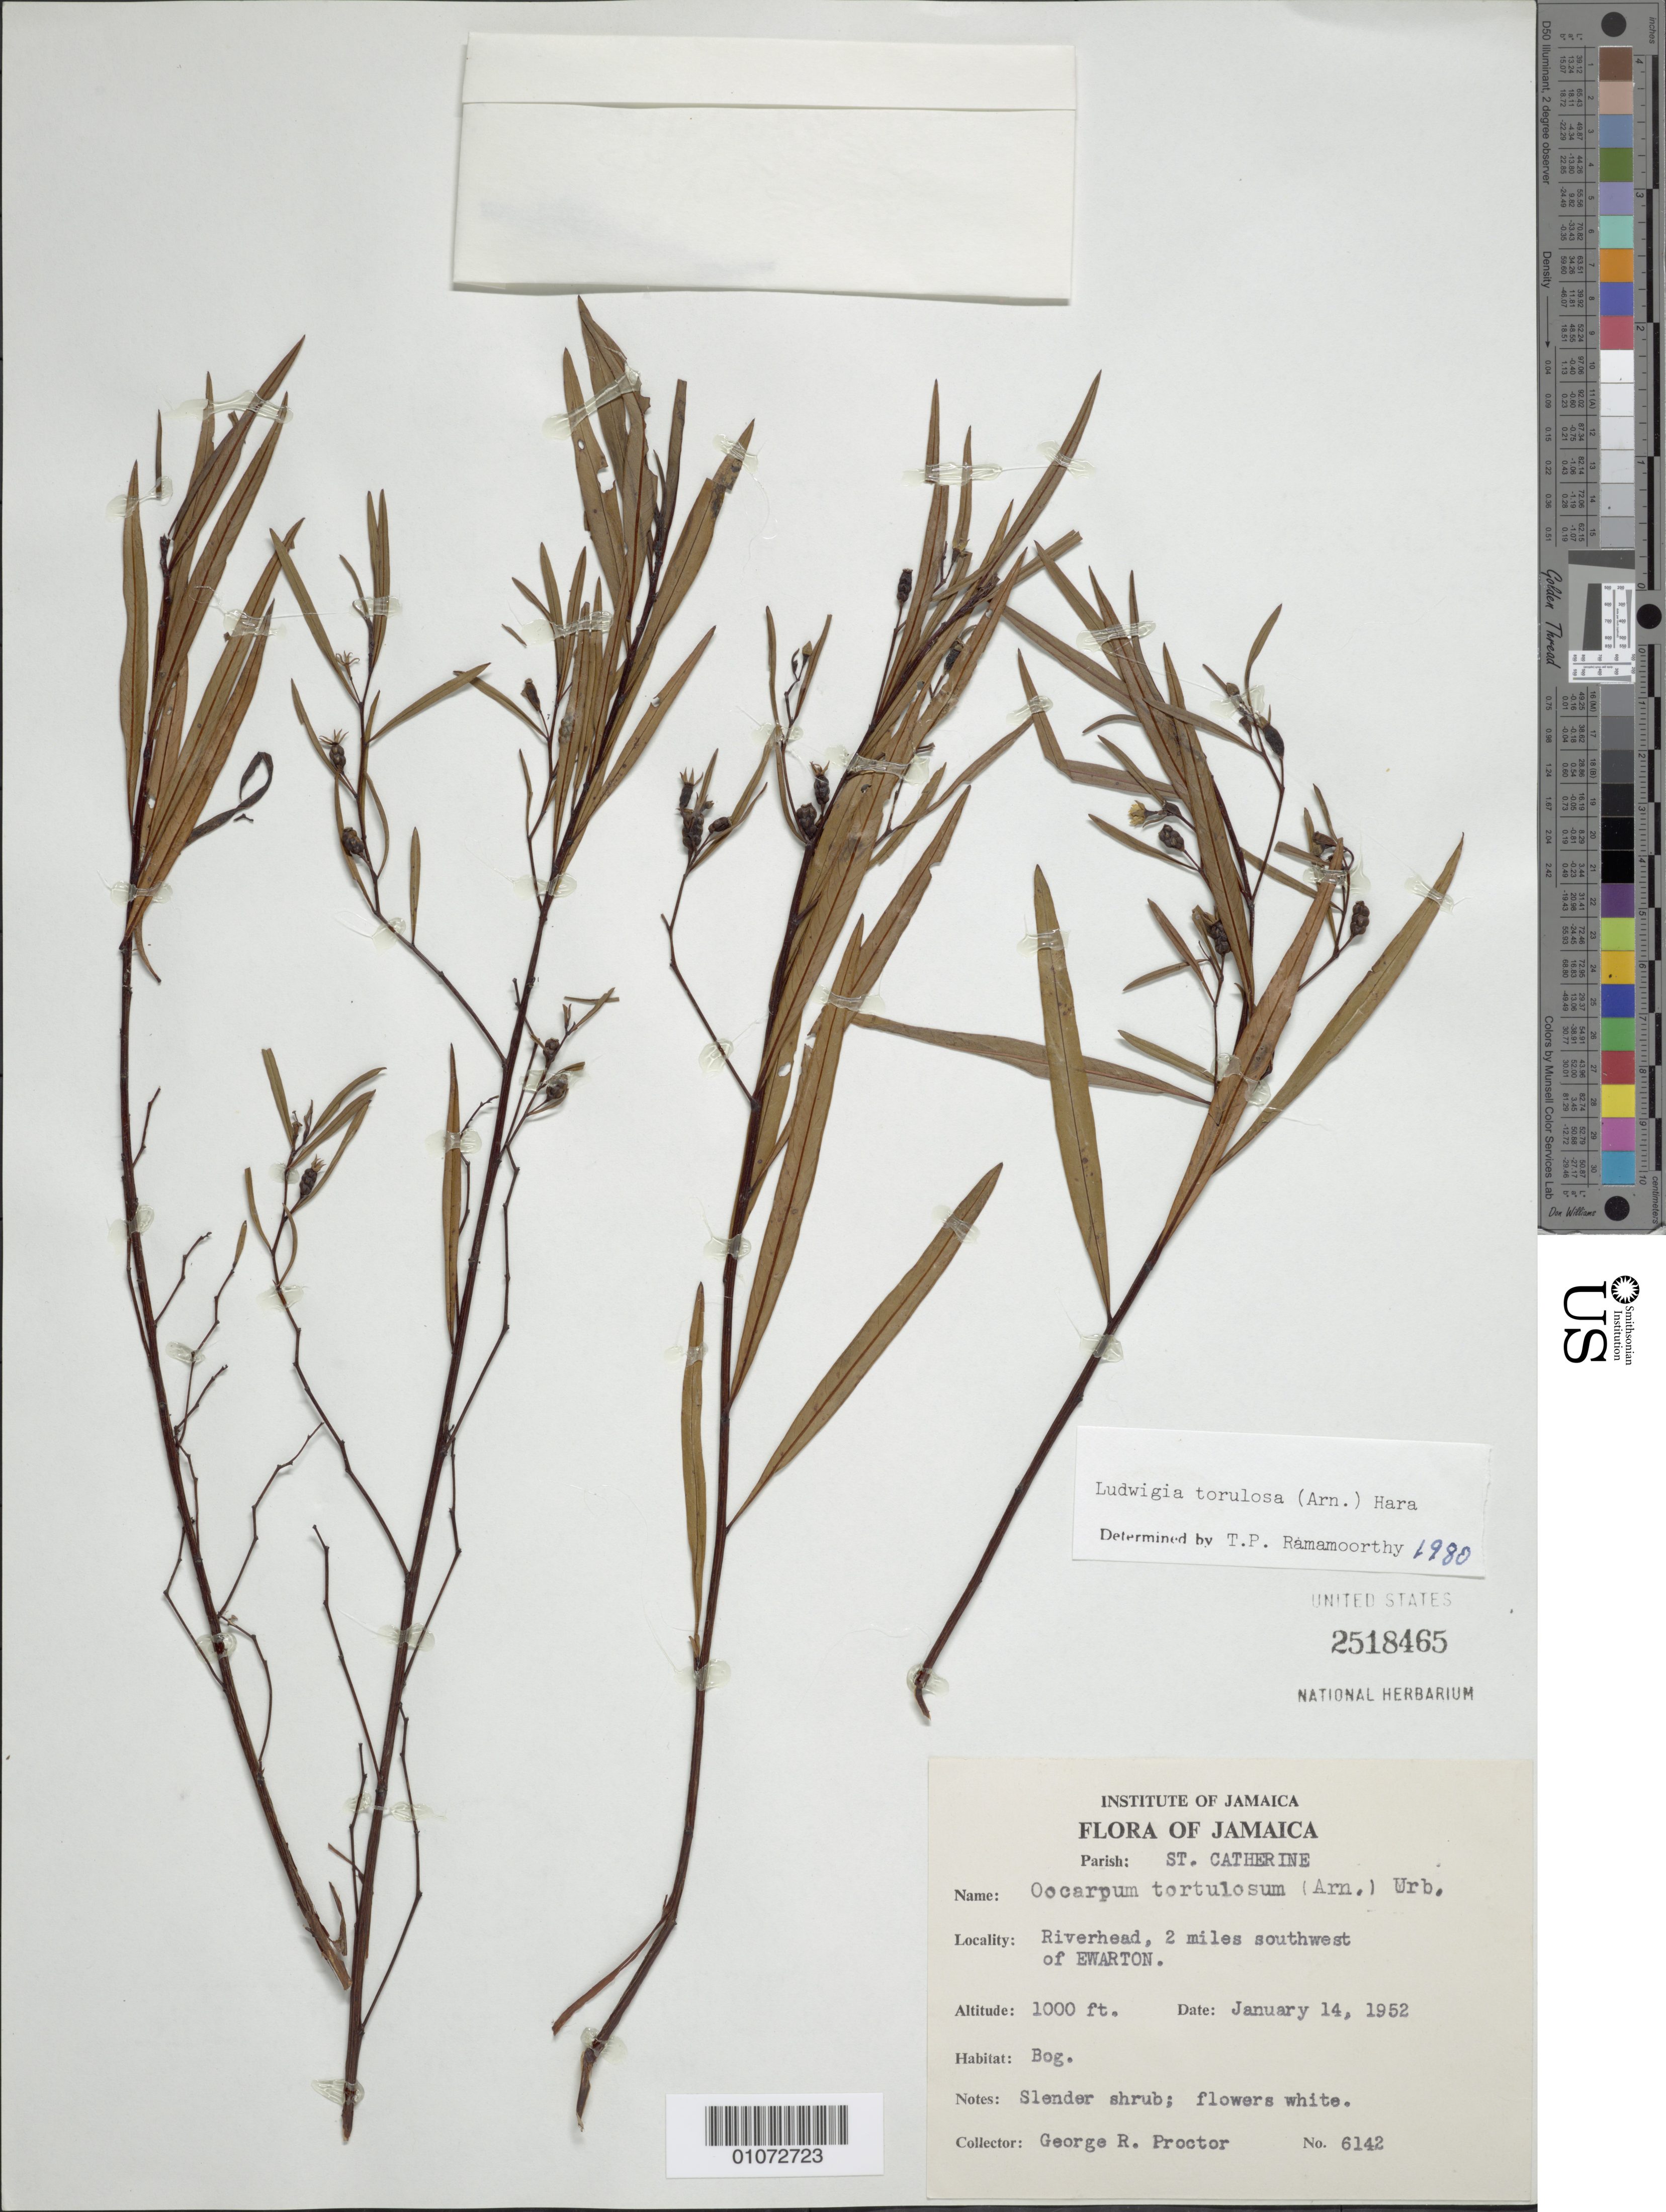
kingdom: Plantae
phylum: Tracheophyta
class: Magnoliopsida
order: Myrtales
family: Onagraceae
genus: Ludwigia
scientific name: Ludwigia torulosa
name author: (Arn.) H. Hara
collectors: G. R. Proctor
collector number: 6142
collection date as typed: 14 Jan 1952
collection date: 1952-01-14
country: Jamaica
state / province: Saint Catherine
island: Jamaica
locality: Riverhead, 2 miles southwest of Ewarton, bog.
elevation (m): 305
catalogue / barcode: US 2518465